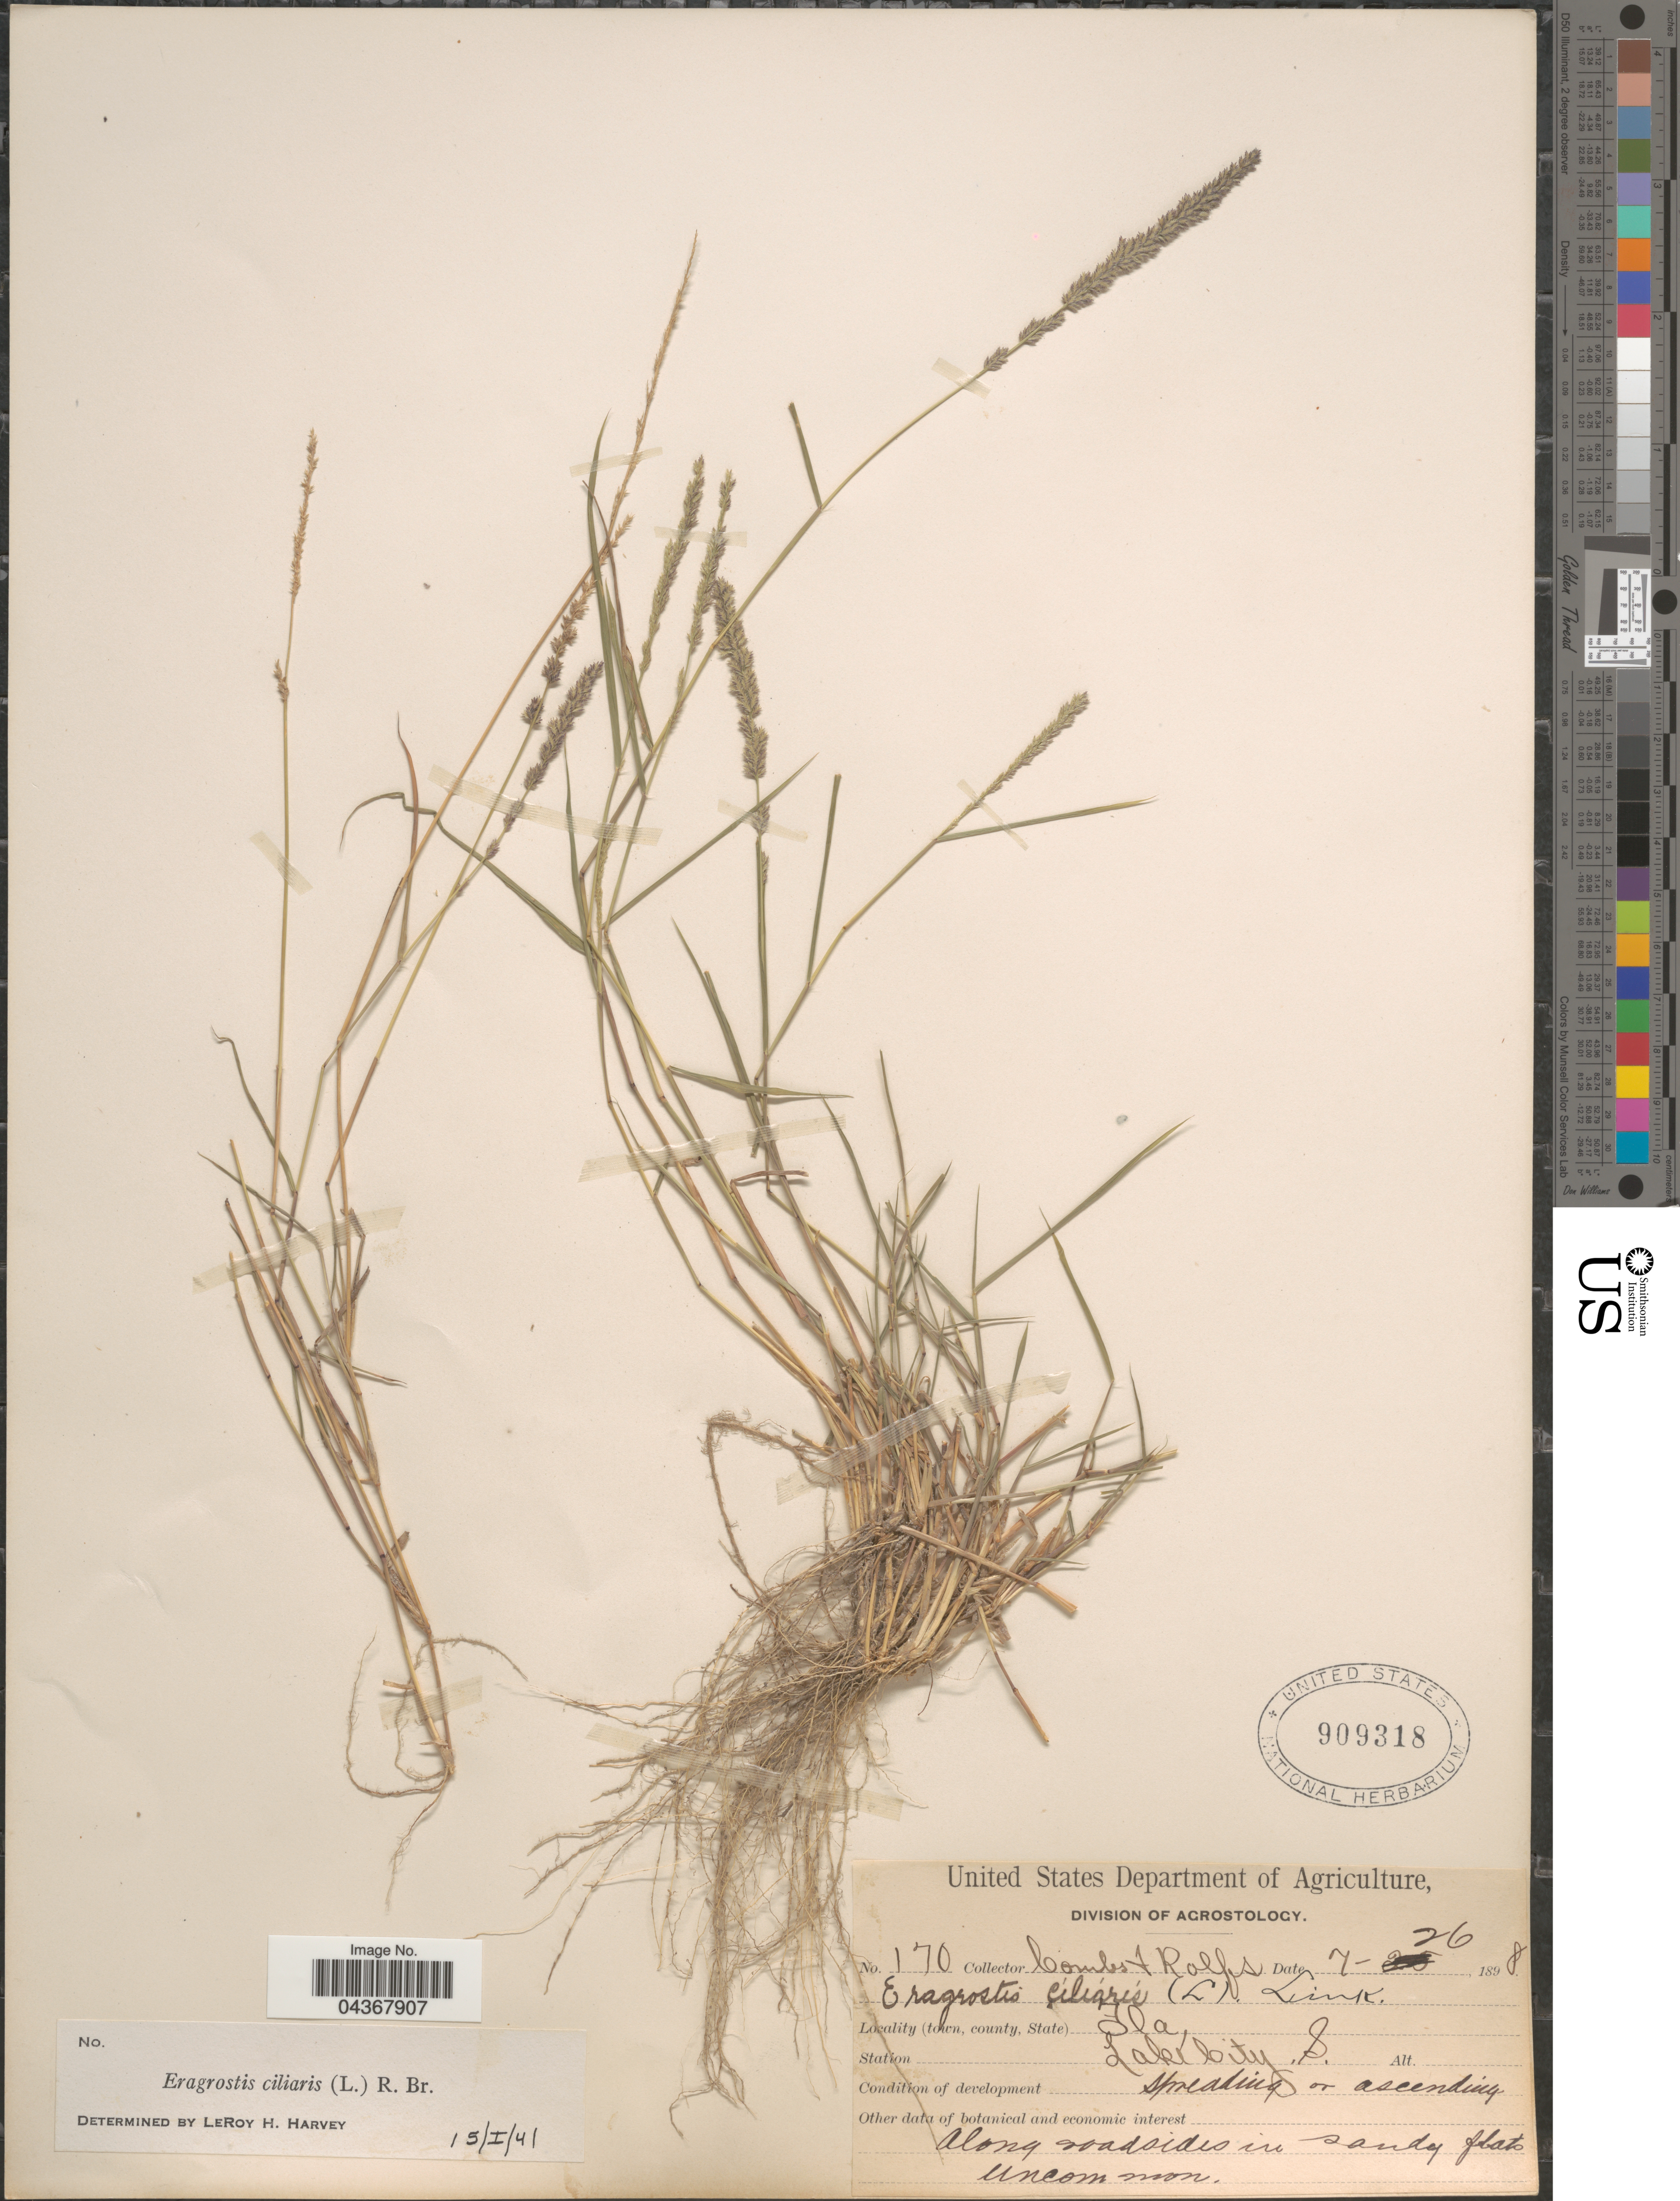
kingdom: Plantae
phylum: Tracheophyta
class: Liliopsida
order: Poales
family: Poaceae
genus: Eragrostis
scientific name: Eragrostis ciliaris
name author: (L.) R. Br.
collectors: -. Combs & Rolfs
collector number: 170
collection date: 1898-07-26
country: United States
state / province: Florida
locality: Lake City, S.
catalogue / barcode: US 909318